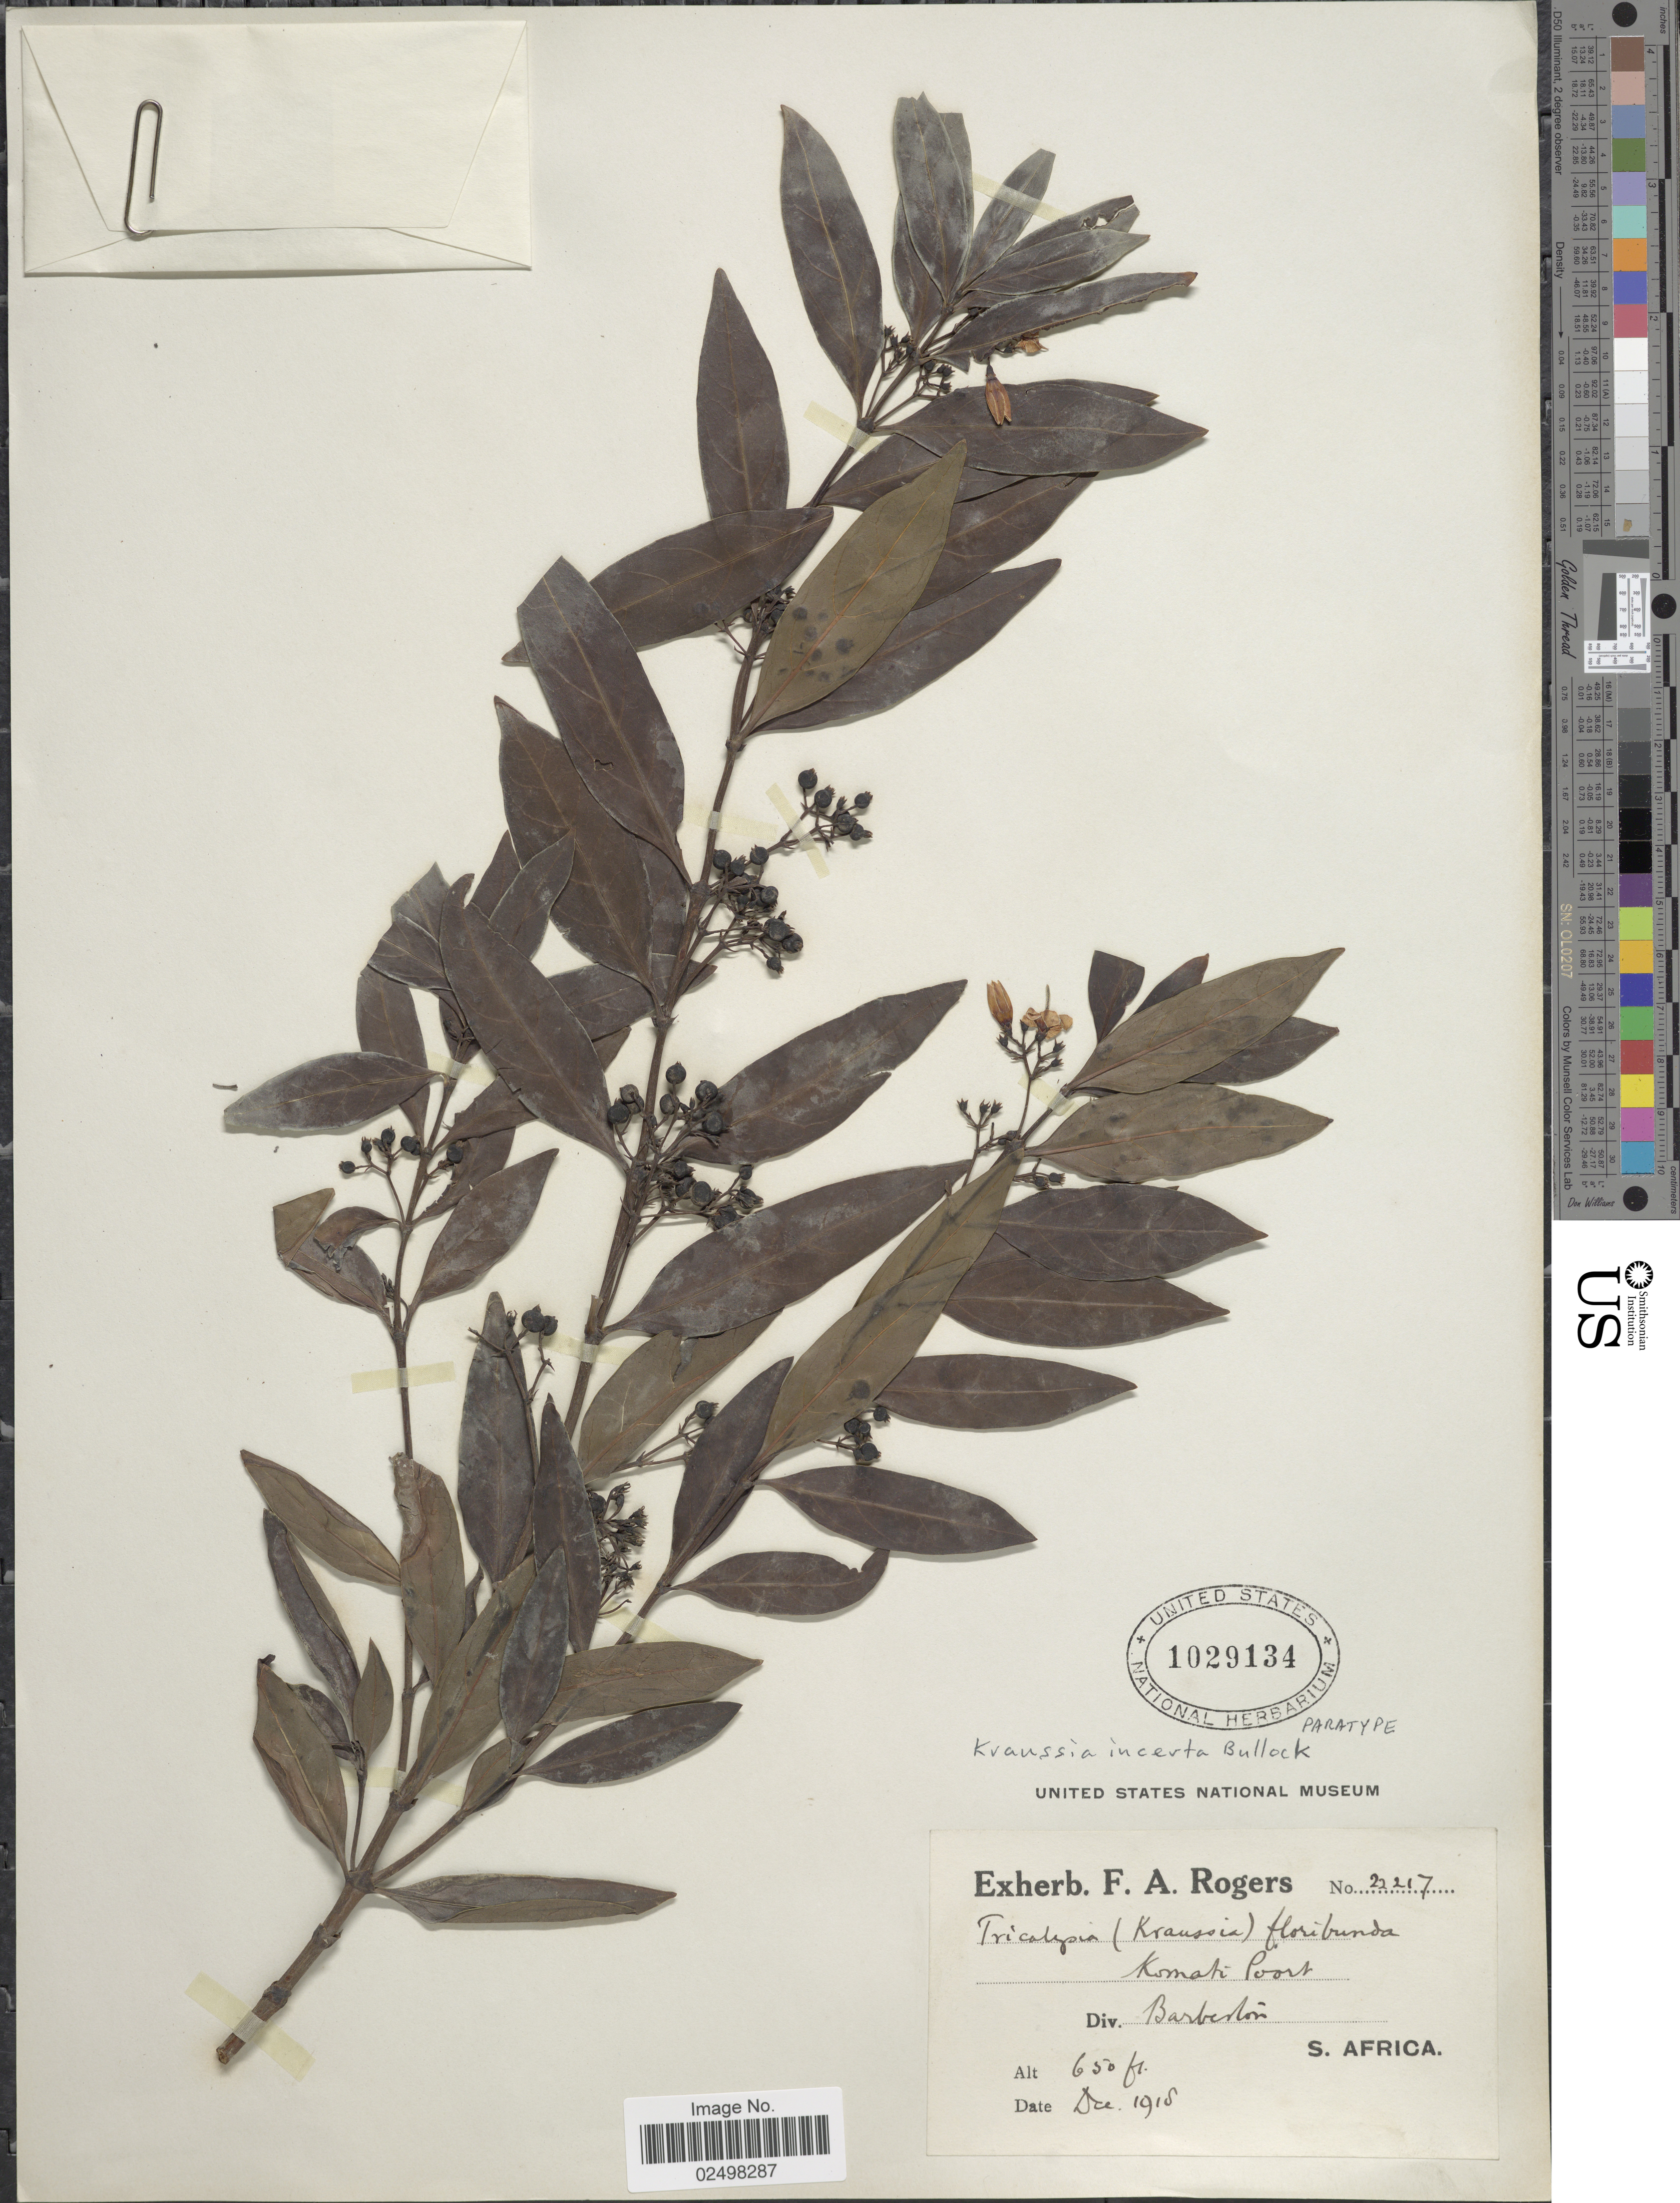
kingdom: Plantae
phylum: Tracheophyta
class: Magnoliopsida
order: Gentianales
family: Rubiaceae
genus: Kraussia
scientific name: Kraussia floribunda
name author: Harv.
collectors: ex herb. F. A. Rogers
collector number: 22217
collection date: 1918-12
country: South Africa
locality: Komati poort, Div. Barberton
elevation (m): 198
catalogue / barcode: US 1029134